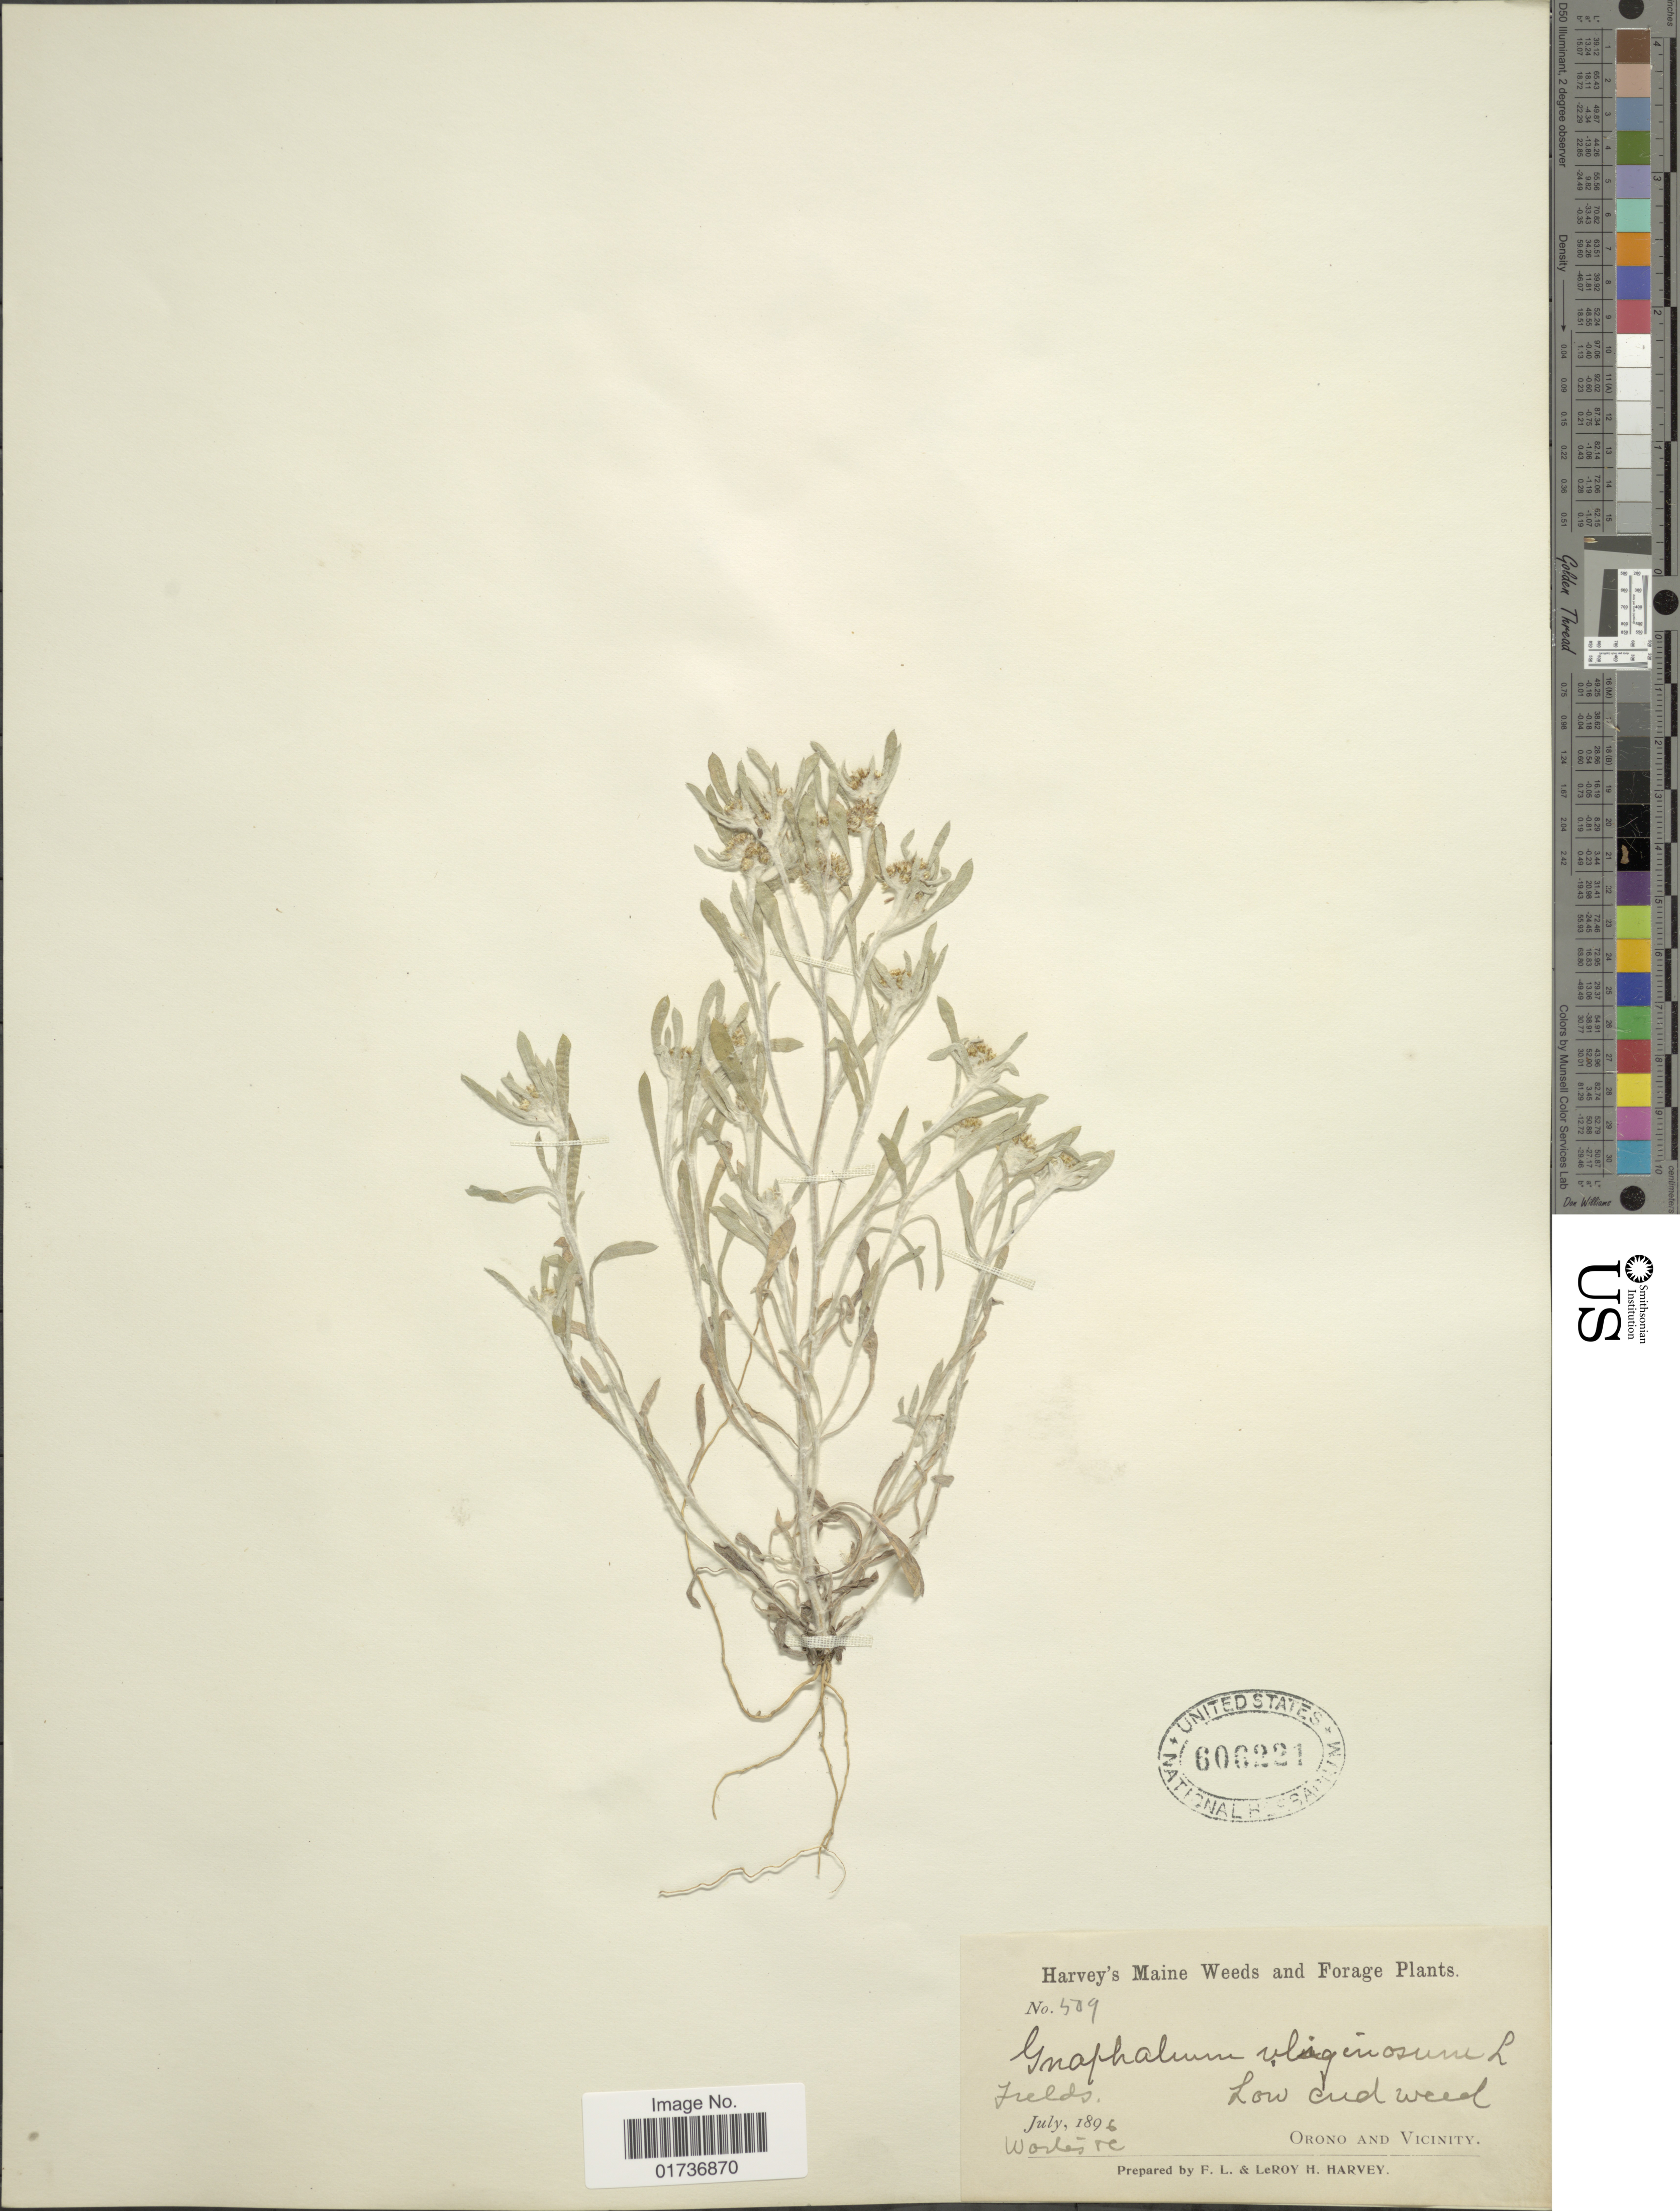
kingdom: Plantae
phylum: Tracheophyta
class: Magnoliopsida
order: Asterales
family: Asteraceae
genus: Gnaphalium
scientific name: Gnaphalium uliginosum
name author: L.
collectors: F. L. Harvey & L. H. Harvey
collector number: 509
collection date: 1896-07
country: United States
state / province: Maine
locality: Maine Weeds and Forage, Orono and Vicinity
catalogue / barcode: US 606221